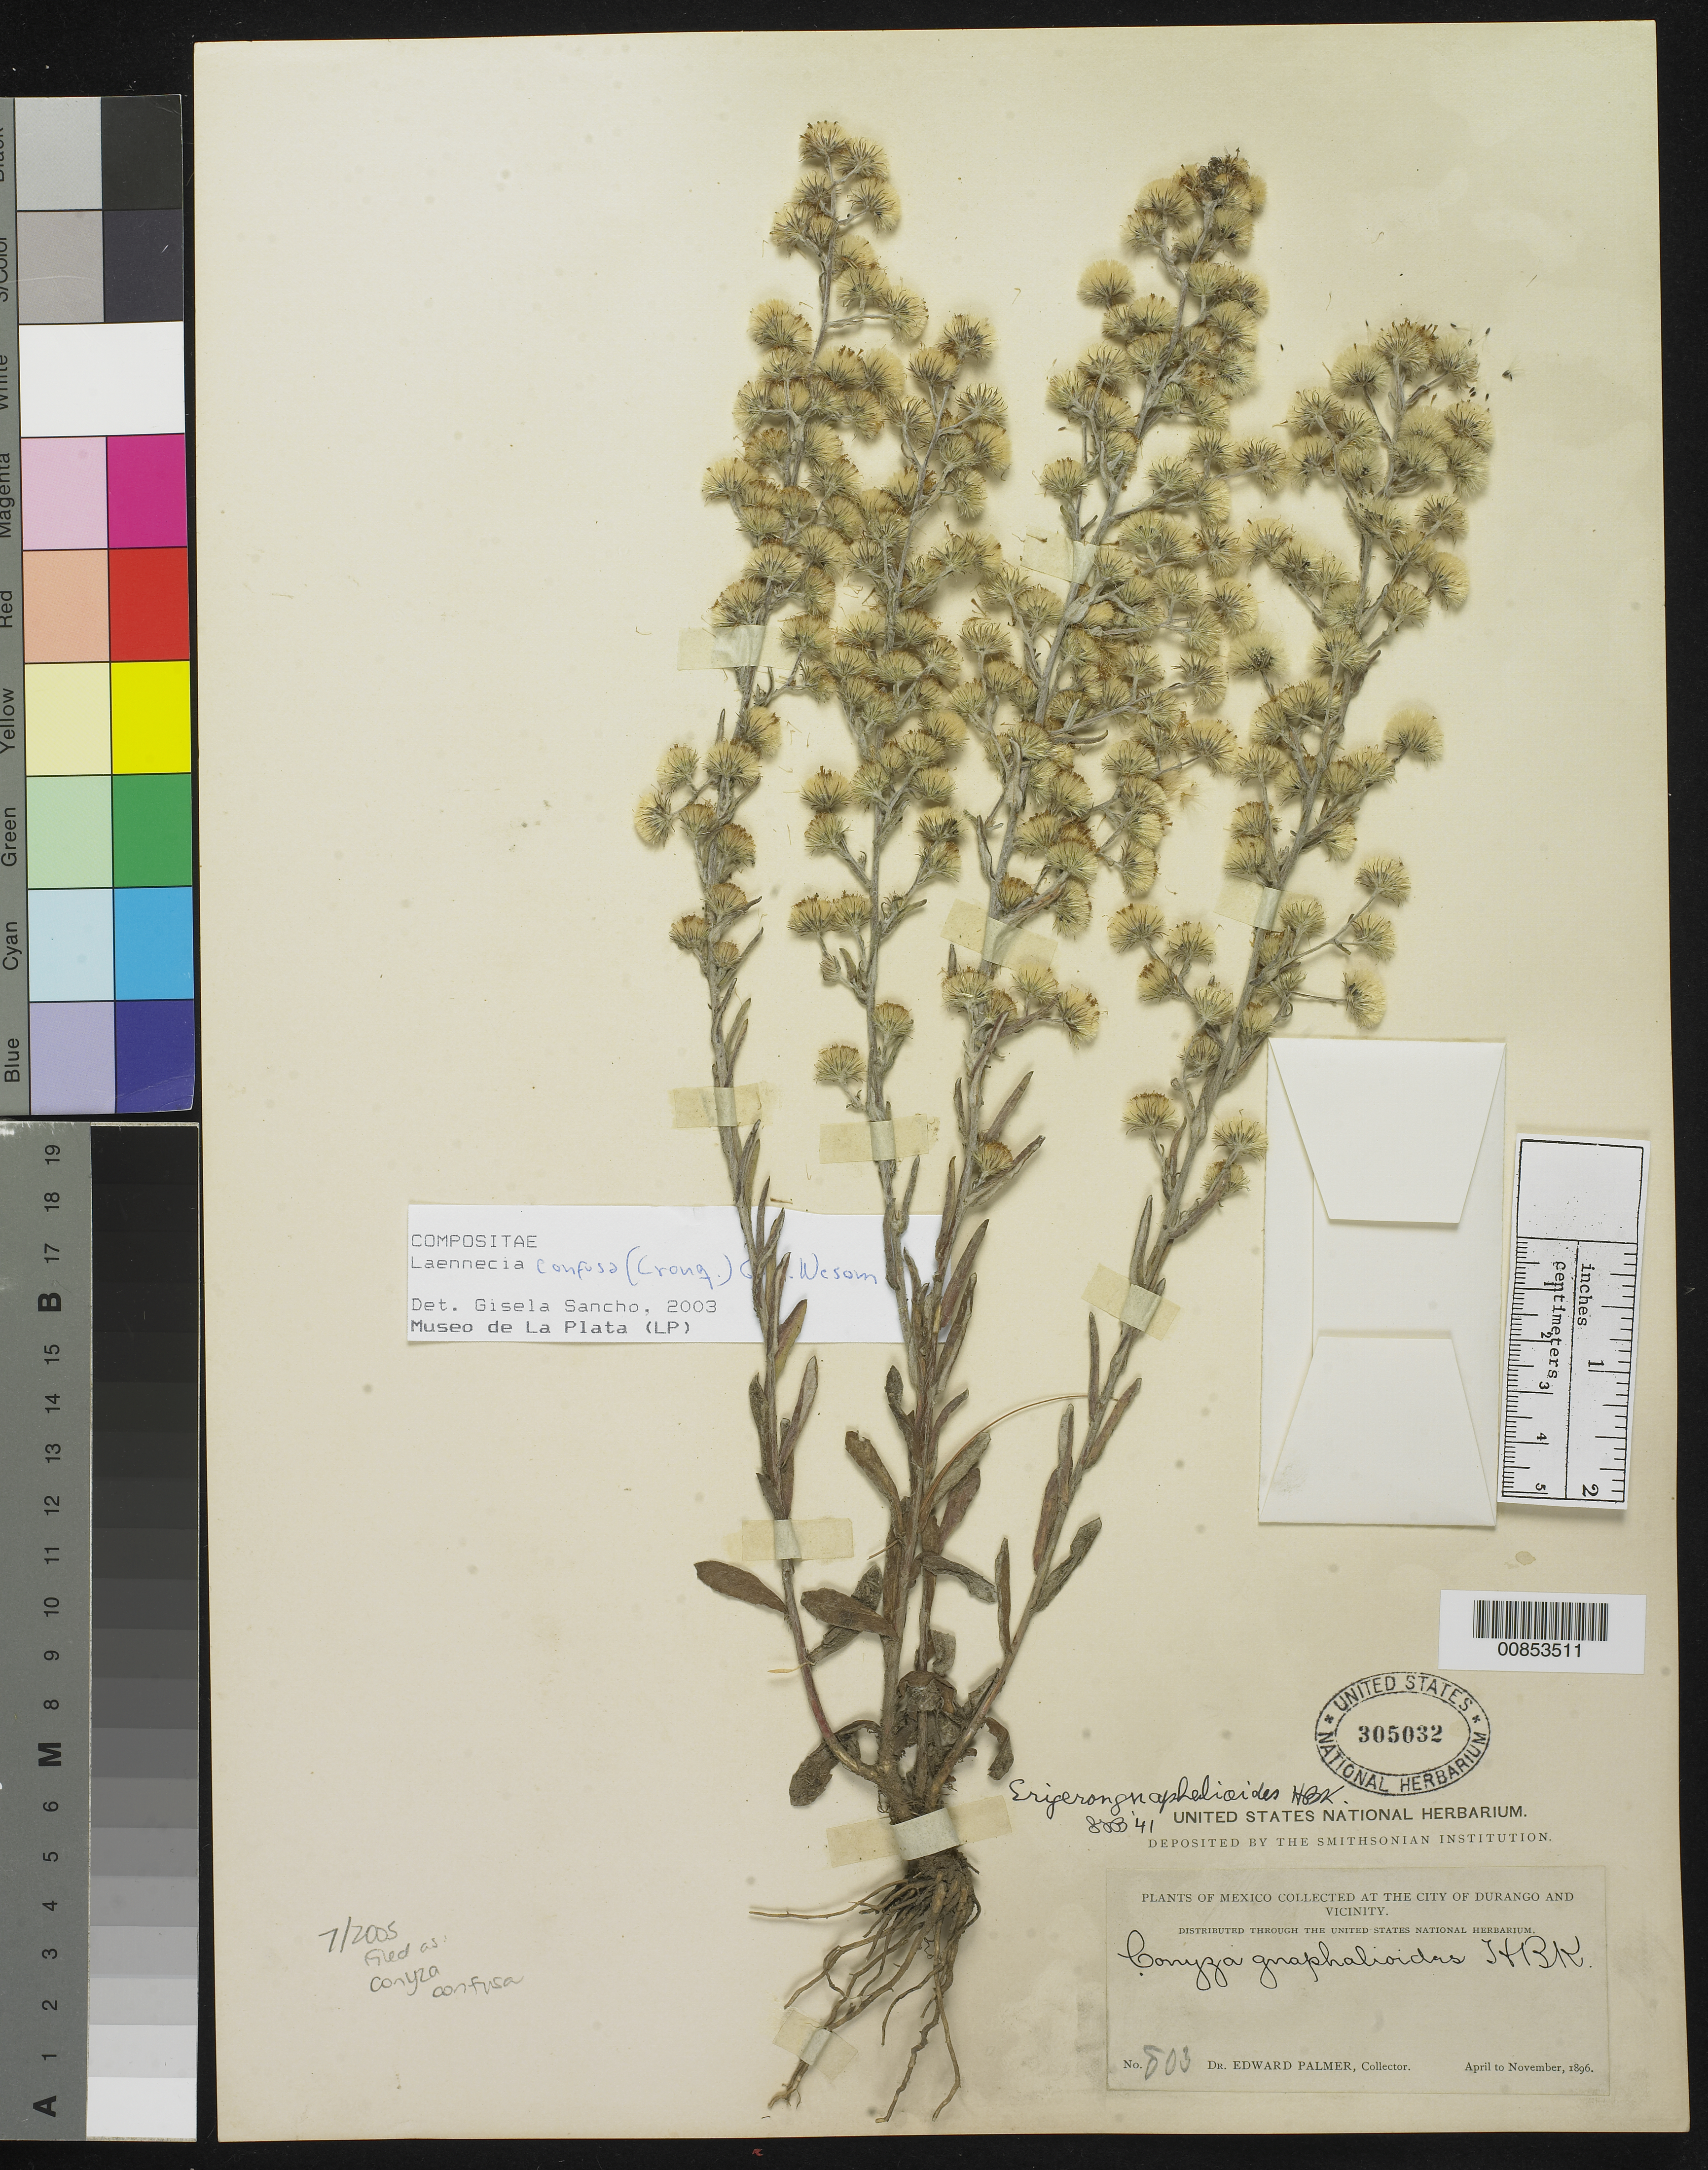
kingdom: Plantae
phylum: Tracheophyta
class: Magnoliopsida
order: Asterales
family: Asteraceae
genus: Conyza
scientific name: Conyza confusa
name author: Cronq.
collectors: E. Palmer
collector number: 803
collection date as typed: Apr 1896 to -- Nov 1896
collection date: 1896-04/1896-11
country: Mexico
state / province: Durango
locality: City of Durango and vicinity.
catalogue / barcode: US 305032